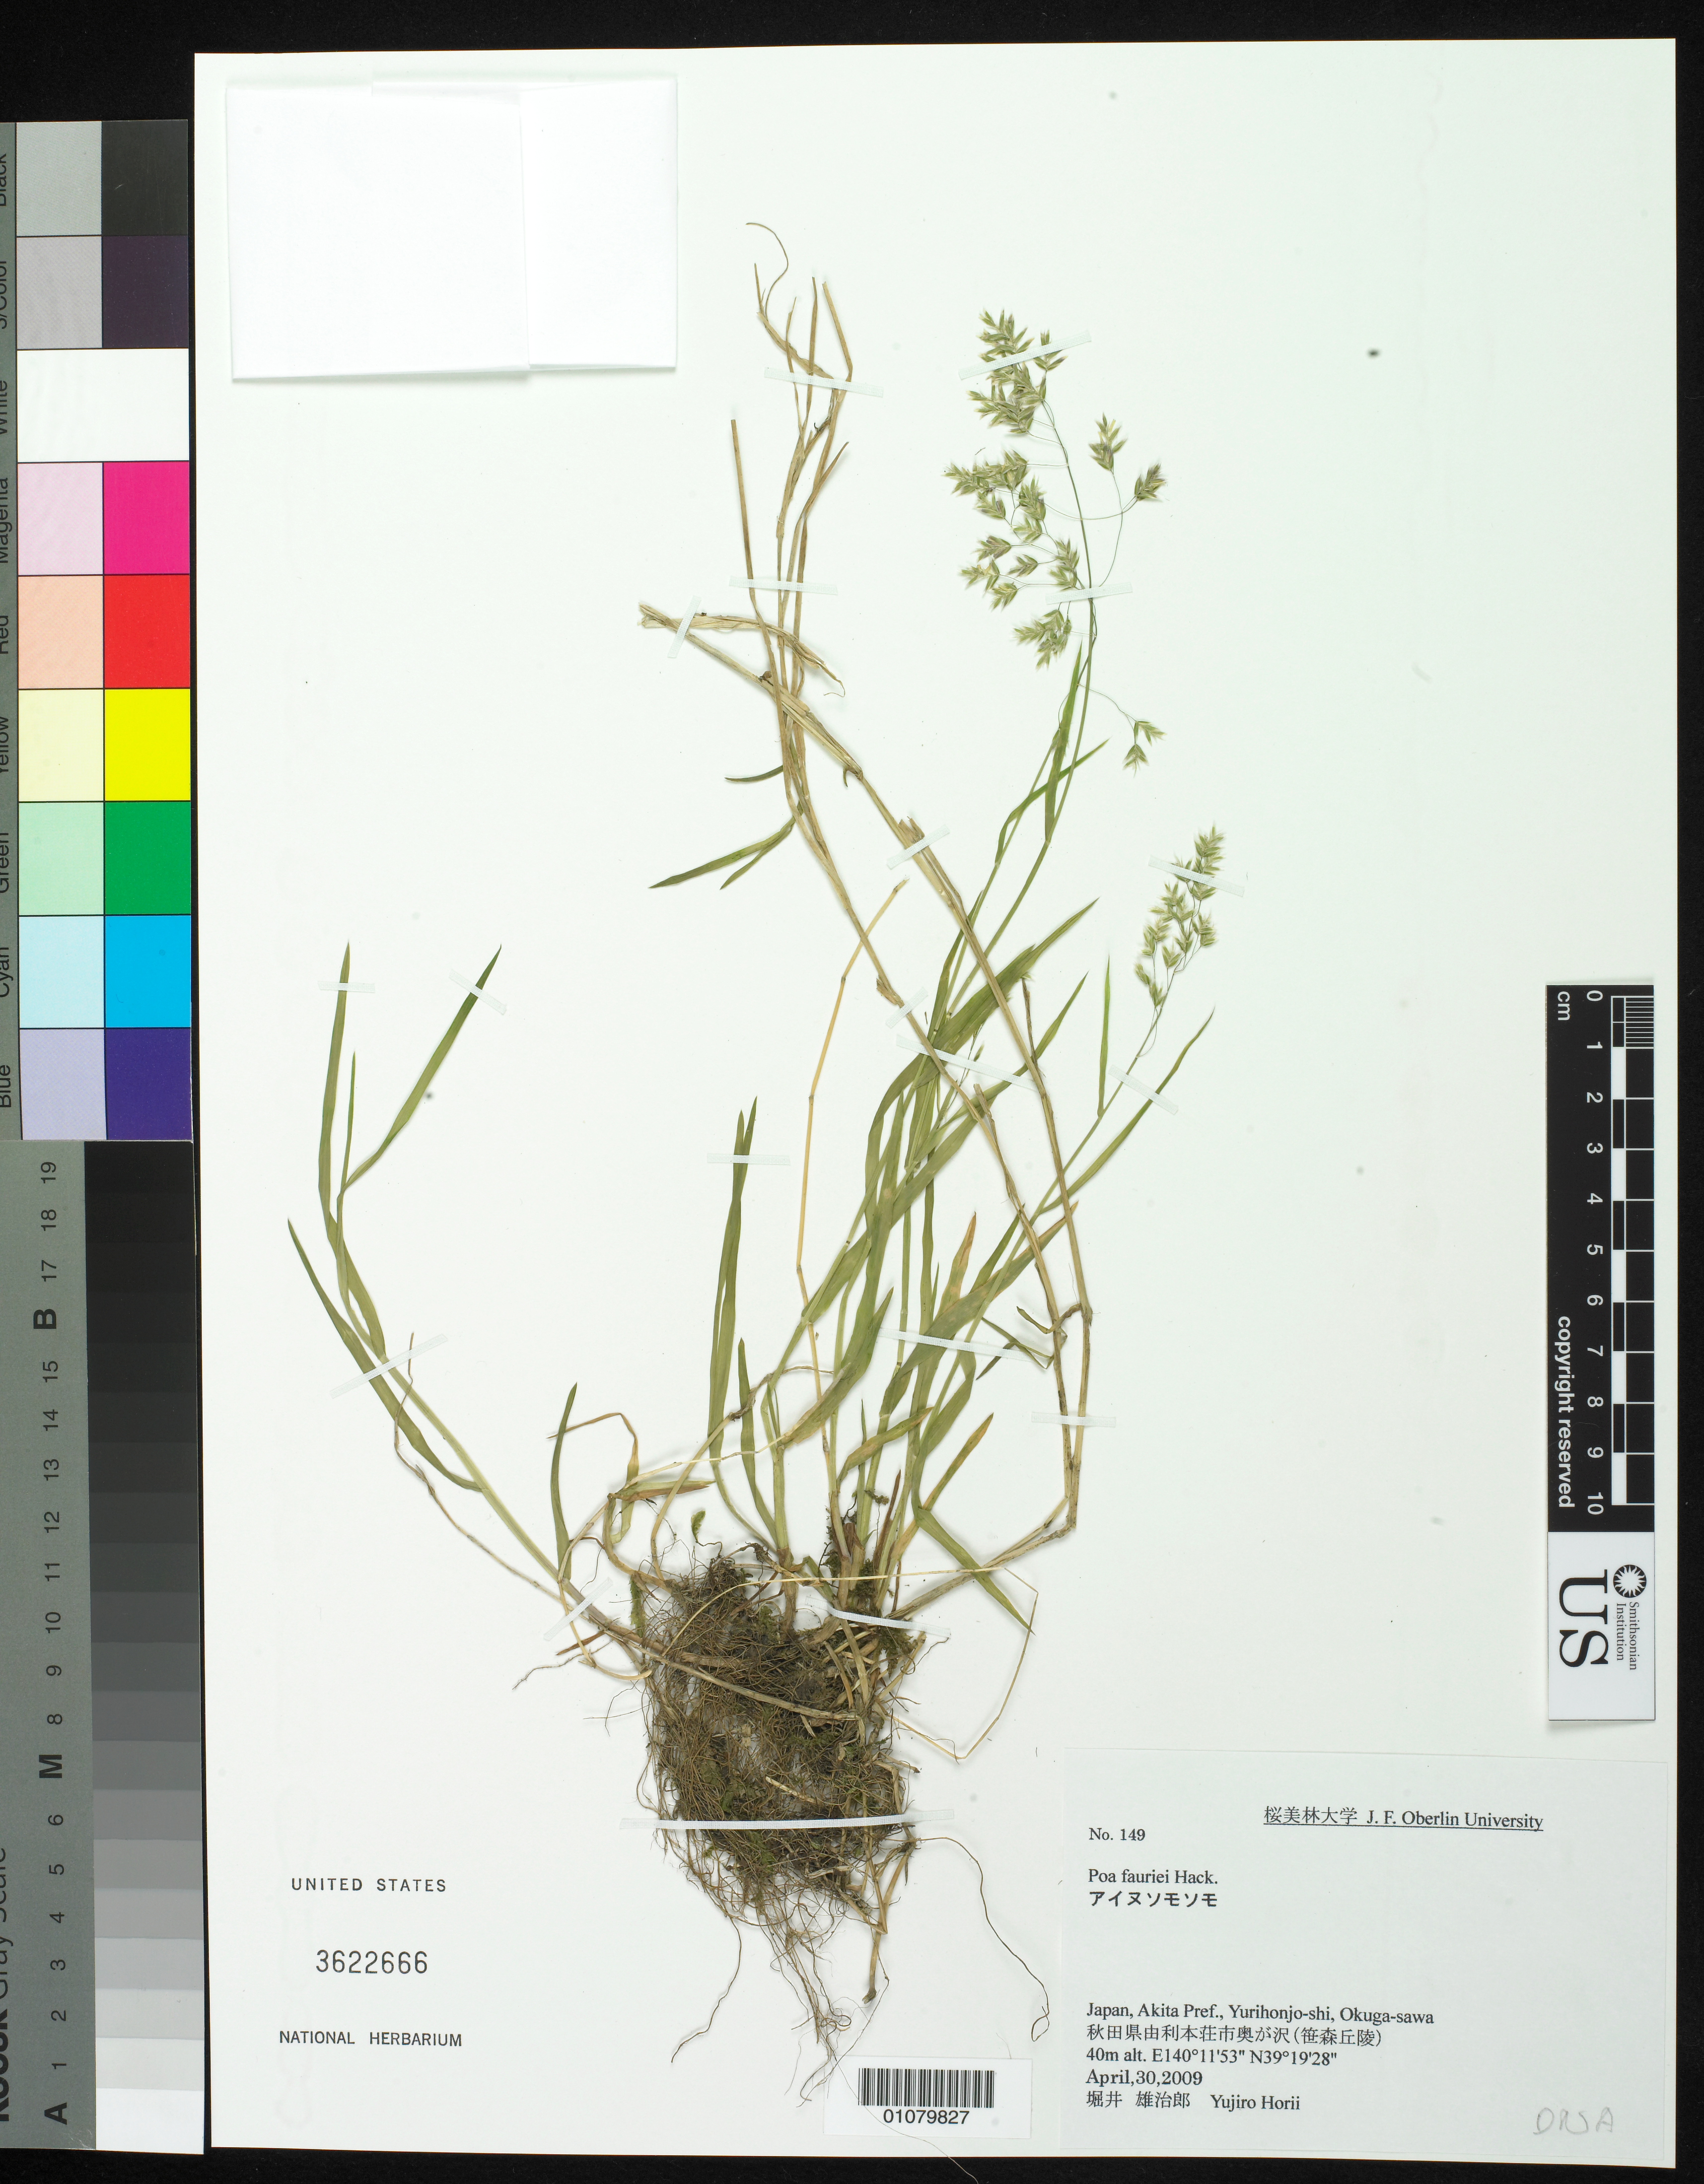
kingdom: Plantae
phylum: Tracheophyta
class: Liliopsida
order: Poales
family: Poaceae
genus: Poa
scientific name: Poa fauriei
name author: Hack.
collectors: Y. Horii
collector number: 00147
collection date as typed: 30 Apr 2009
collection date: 2009-04-30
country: Japan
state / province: Akita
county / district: Yurihonjo-shi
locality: Okuga-sawa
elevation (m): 40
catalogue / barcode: US 3622666